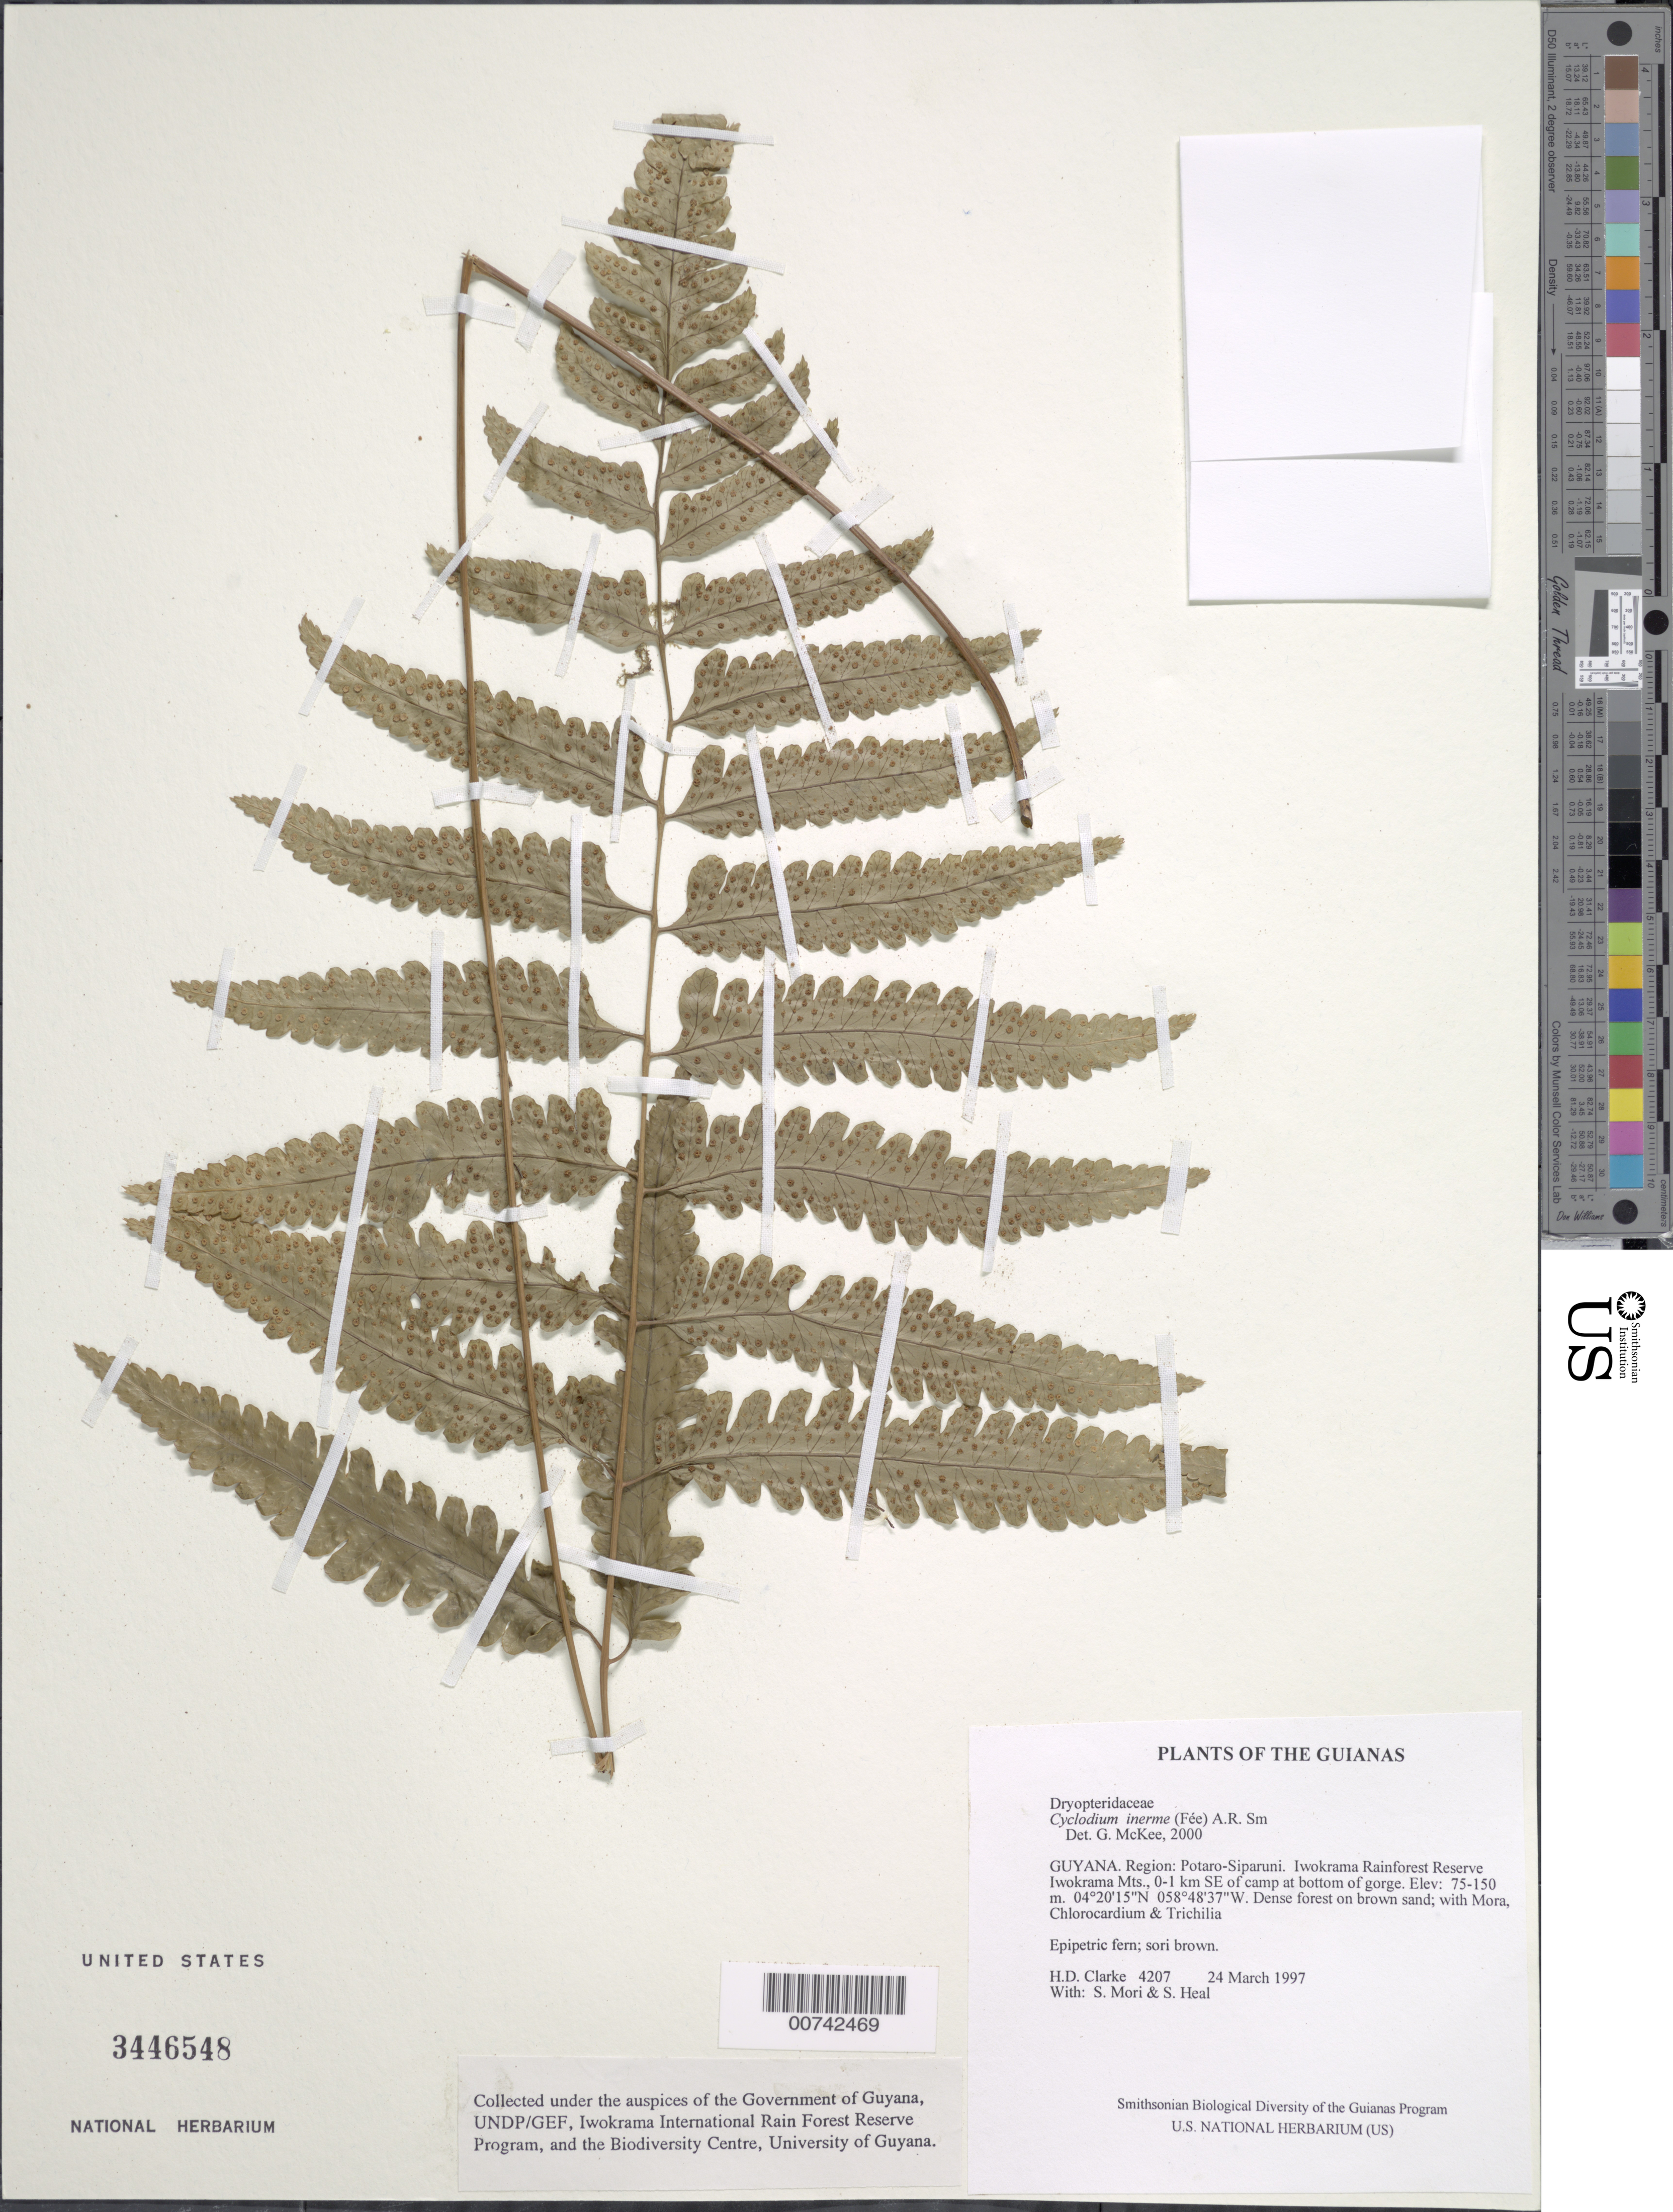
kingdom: Plantae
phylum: Tracheophyta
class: Polypodiopsida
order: Polypodiales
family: Dryopteridaceae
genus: Cyclodium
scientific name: Cyclodium inerme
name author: (Fée) A.R. Sm.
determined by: McKee, G. S., (US), NMNH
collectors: H. D. Clarke, S. Mori & S. Heald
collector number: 4207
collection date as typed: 24 March 1997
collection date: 1997-03-24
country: Guyana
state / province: Potaro-Siparuni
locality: Iwokrama Rainforest Reserve. Iwokrama Mts., 0-1 km SE of camp at bottom of gorge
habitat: Dense forest on brown sand; with Mora, Chlorocardium & Trichilia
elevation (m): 75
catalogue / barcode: US 3446548